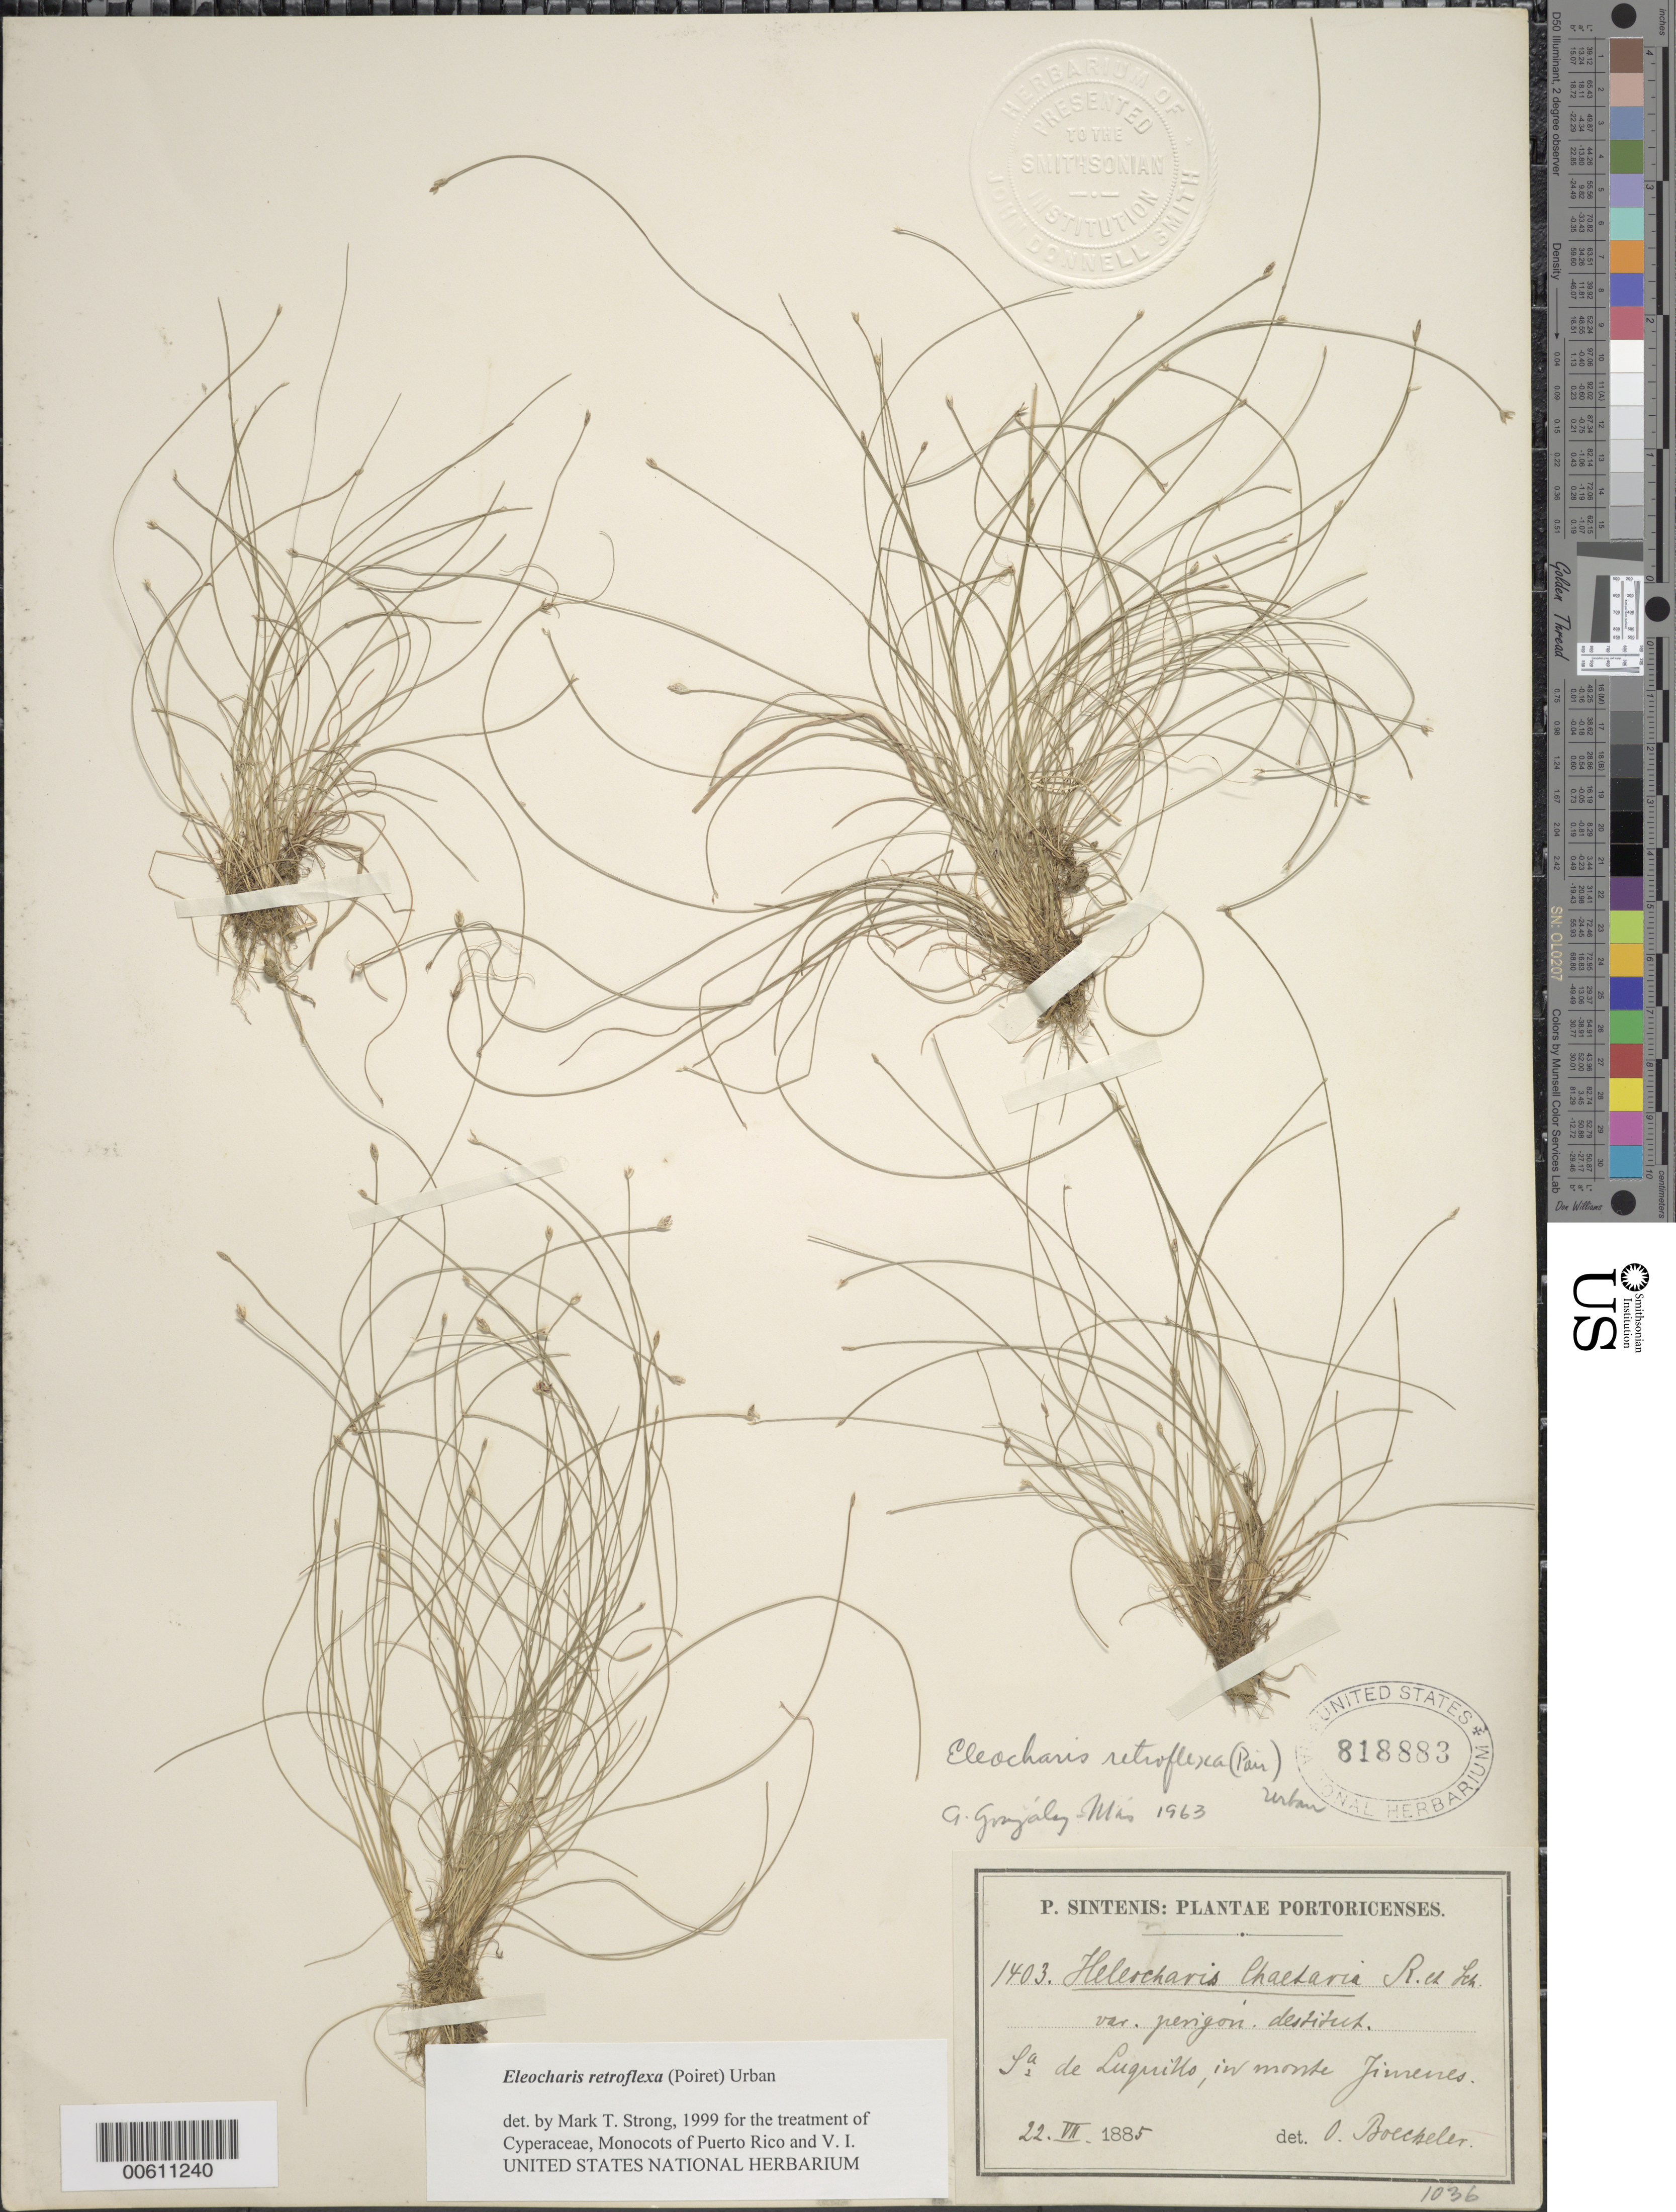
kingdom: Plantae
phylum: Tracheophyta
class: Liliopsida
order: Poales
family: Cyperaceae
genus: Eleocharis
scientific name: Eleocharis retroflexa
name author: (Poir.) Urb.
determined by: Strong, M. T., (US), Smithsonian Institution - National Museum of Natural History (UNITED STATES)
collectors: P. Sintenis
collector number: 1403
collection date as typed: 22 Jun 1885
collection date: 1885-06-22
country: Puerto Rico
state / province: Luquillo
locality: Sierra de Luquillo.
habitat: In monte Jimenes.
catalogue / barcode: US 818883